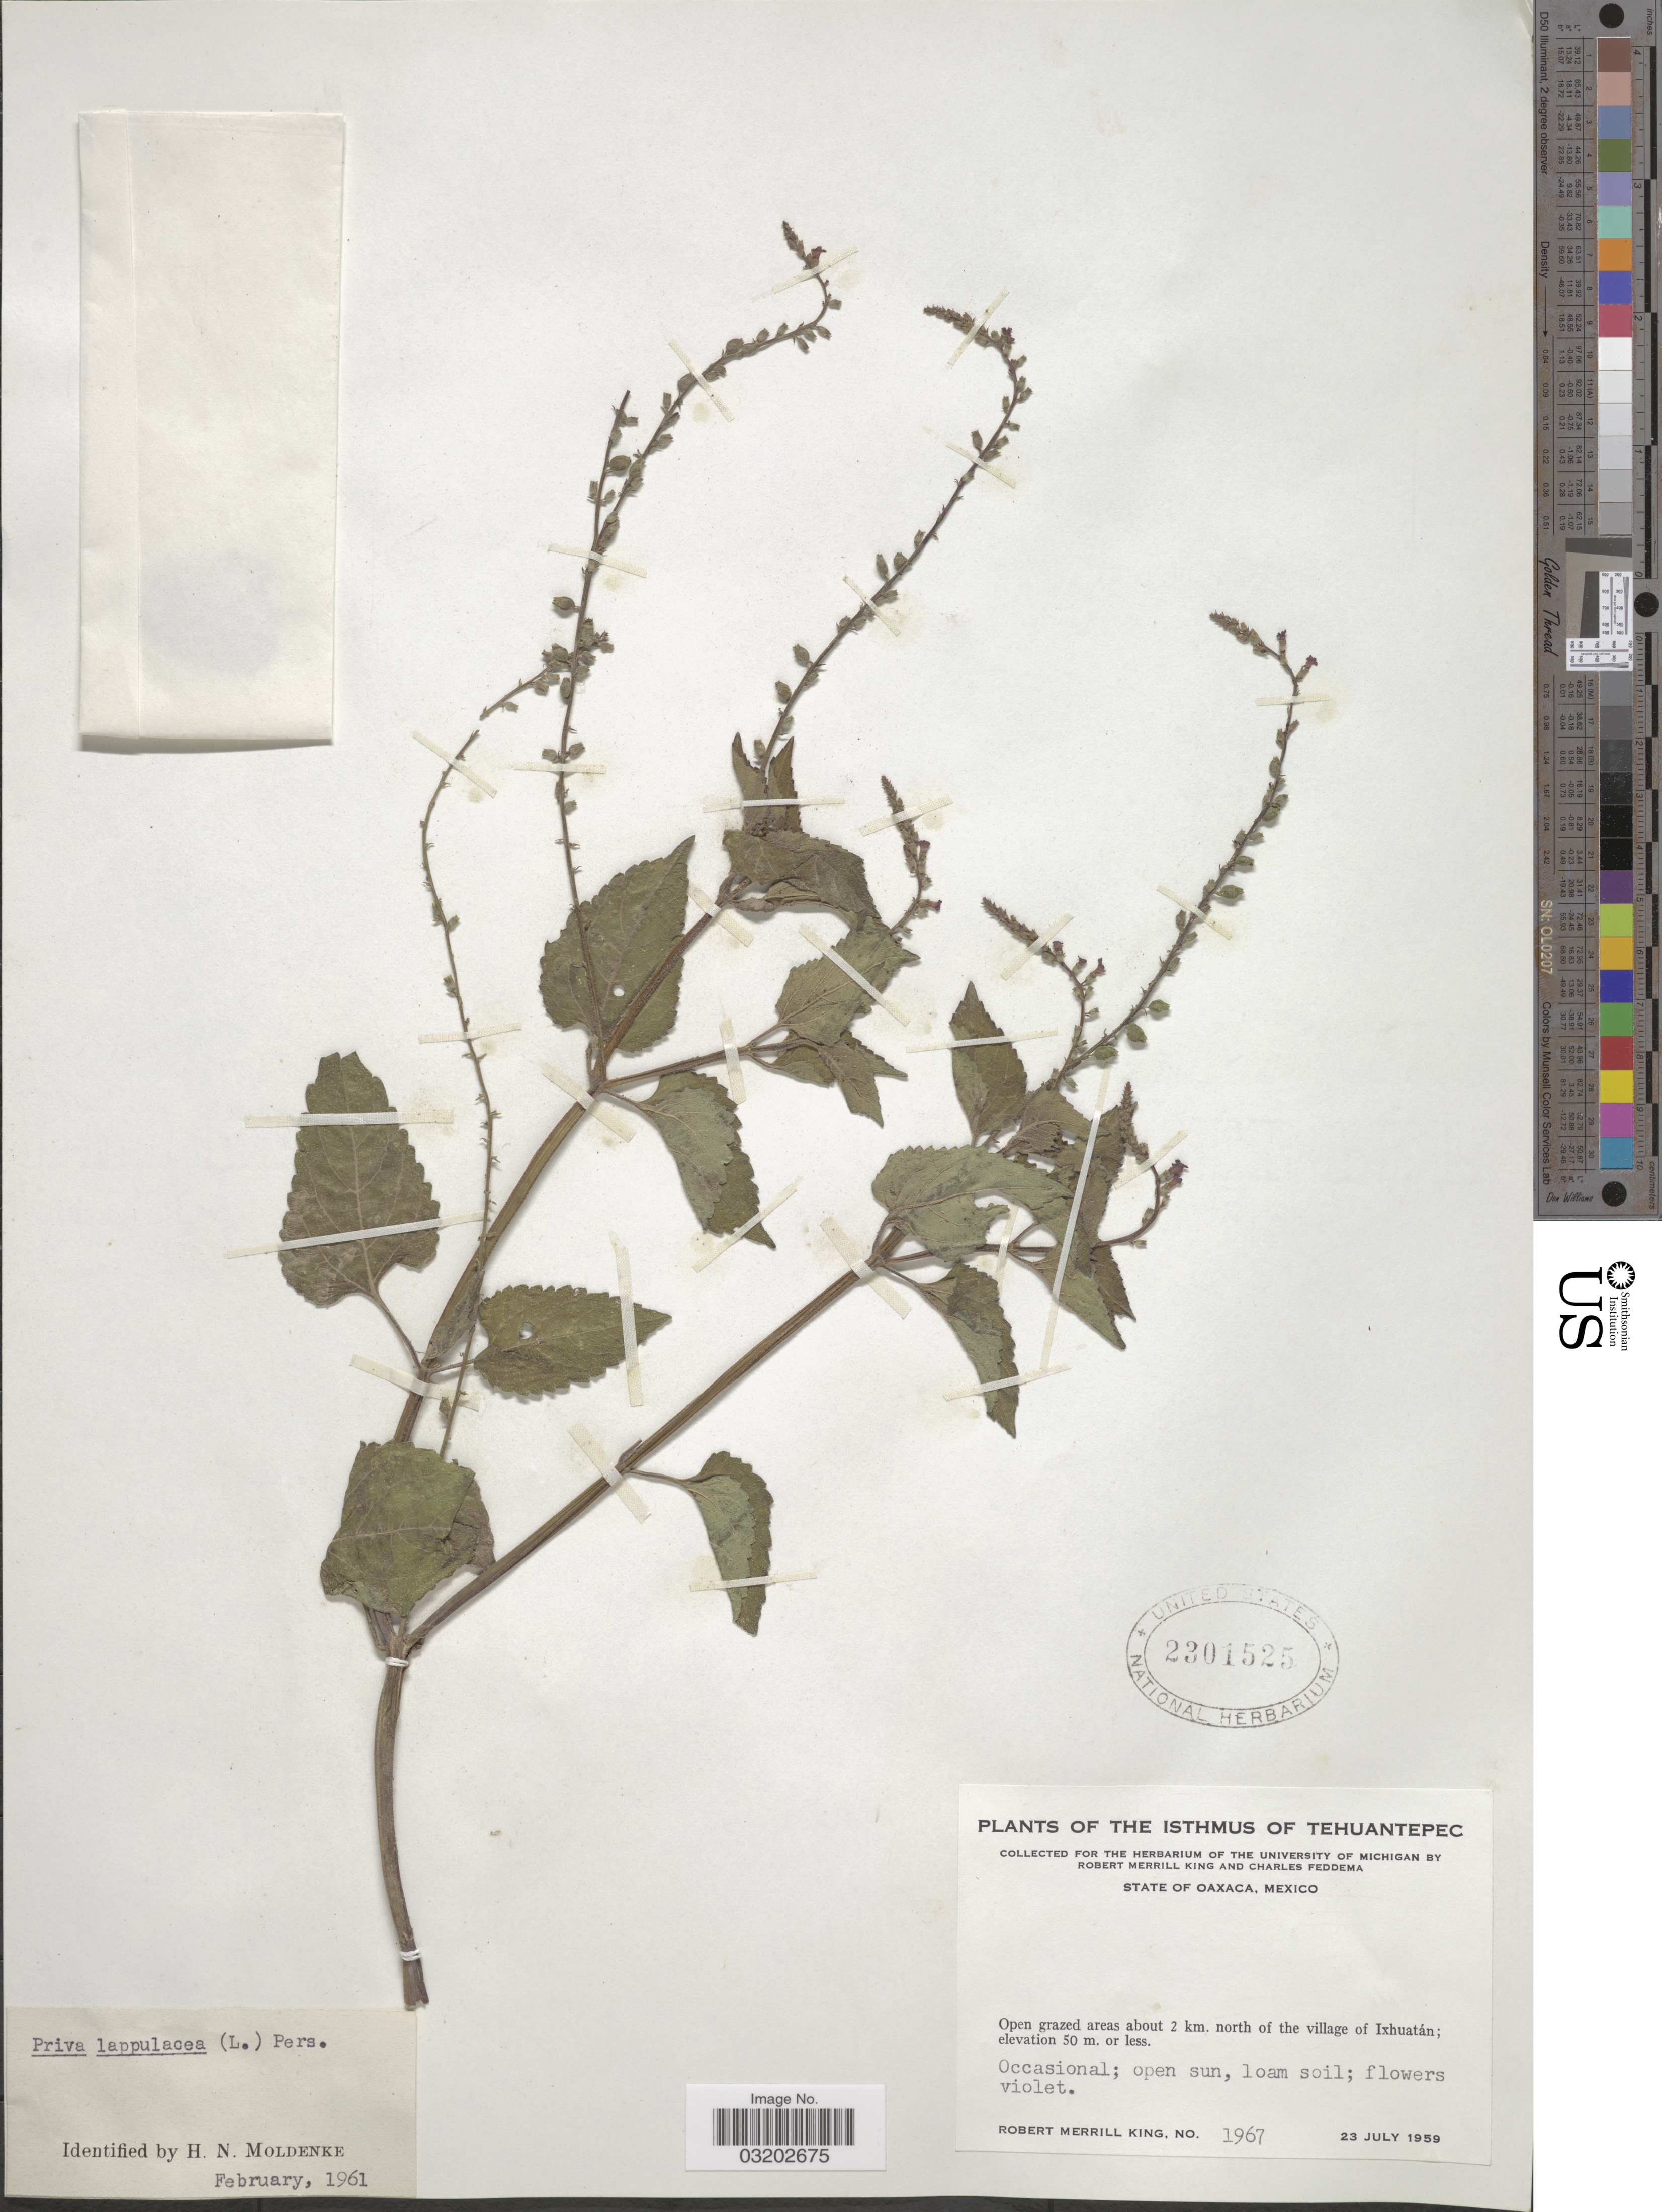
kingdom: Plantae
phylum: Tracheophyta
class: Magnoliopsida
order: Lamiales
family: Verbenaceae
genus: Priva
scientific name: Priva lappulacea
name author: (L.) Pers.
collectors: R. M. King & C. Feddema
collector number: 1967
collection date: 1959-07-23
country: Mexico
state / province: Oaxaca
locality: The Isthmus of Tehuantepec. Open grazed areas about 2 km. north of the village of Ixhuatán.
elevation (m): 50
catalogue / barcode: US 2301525